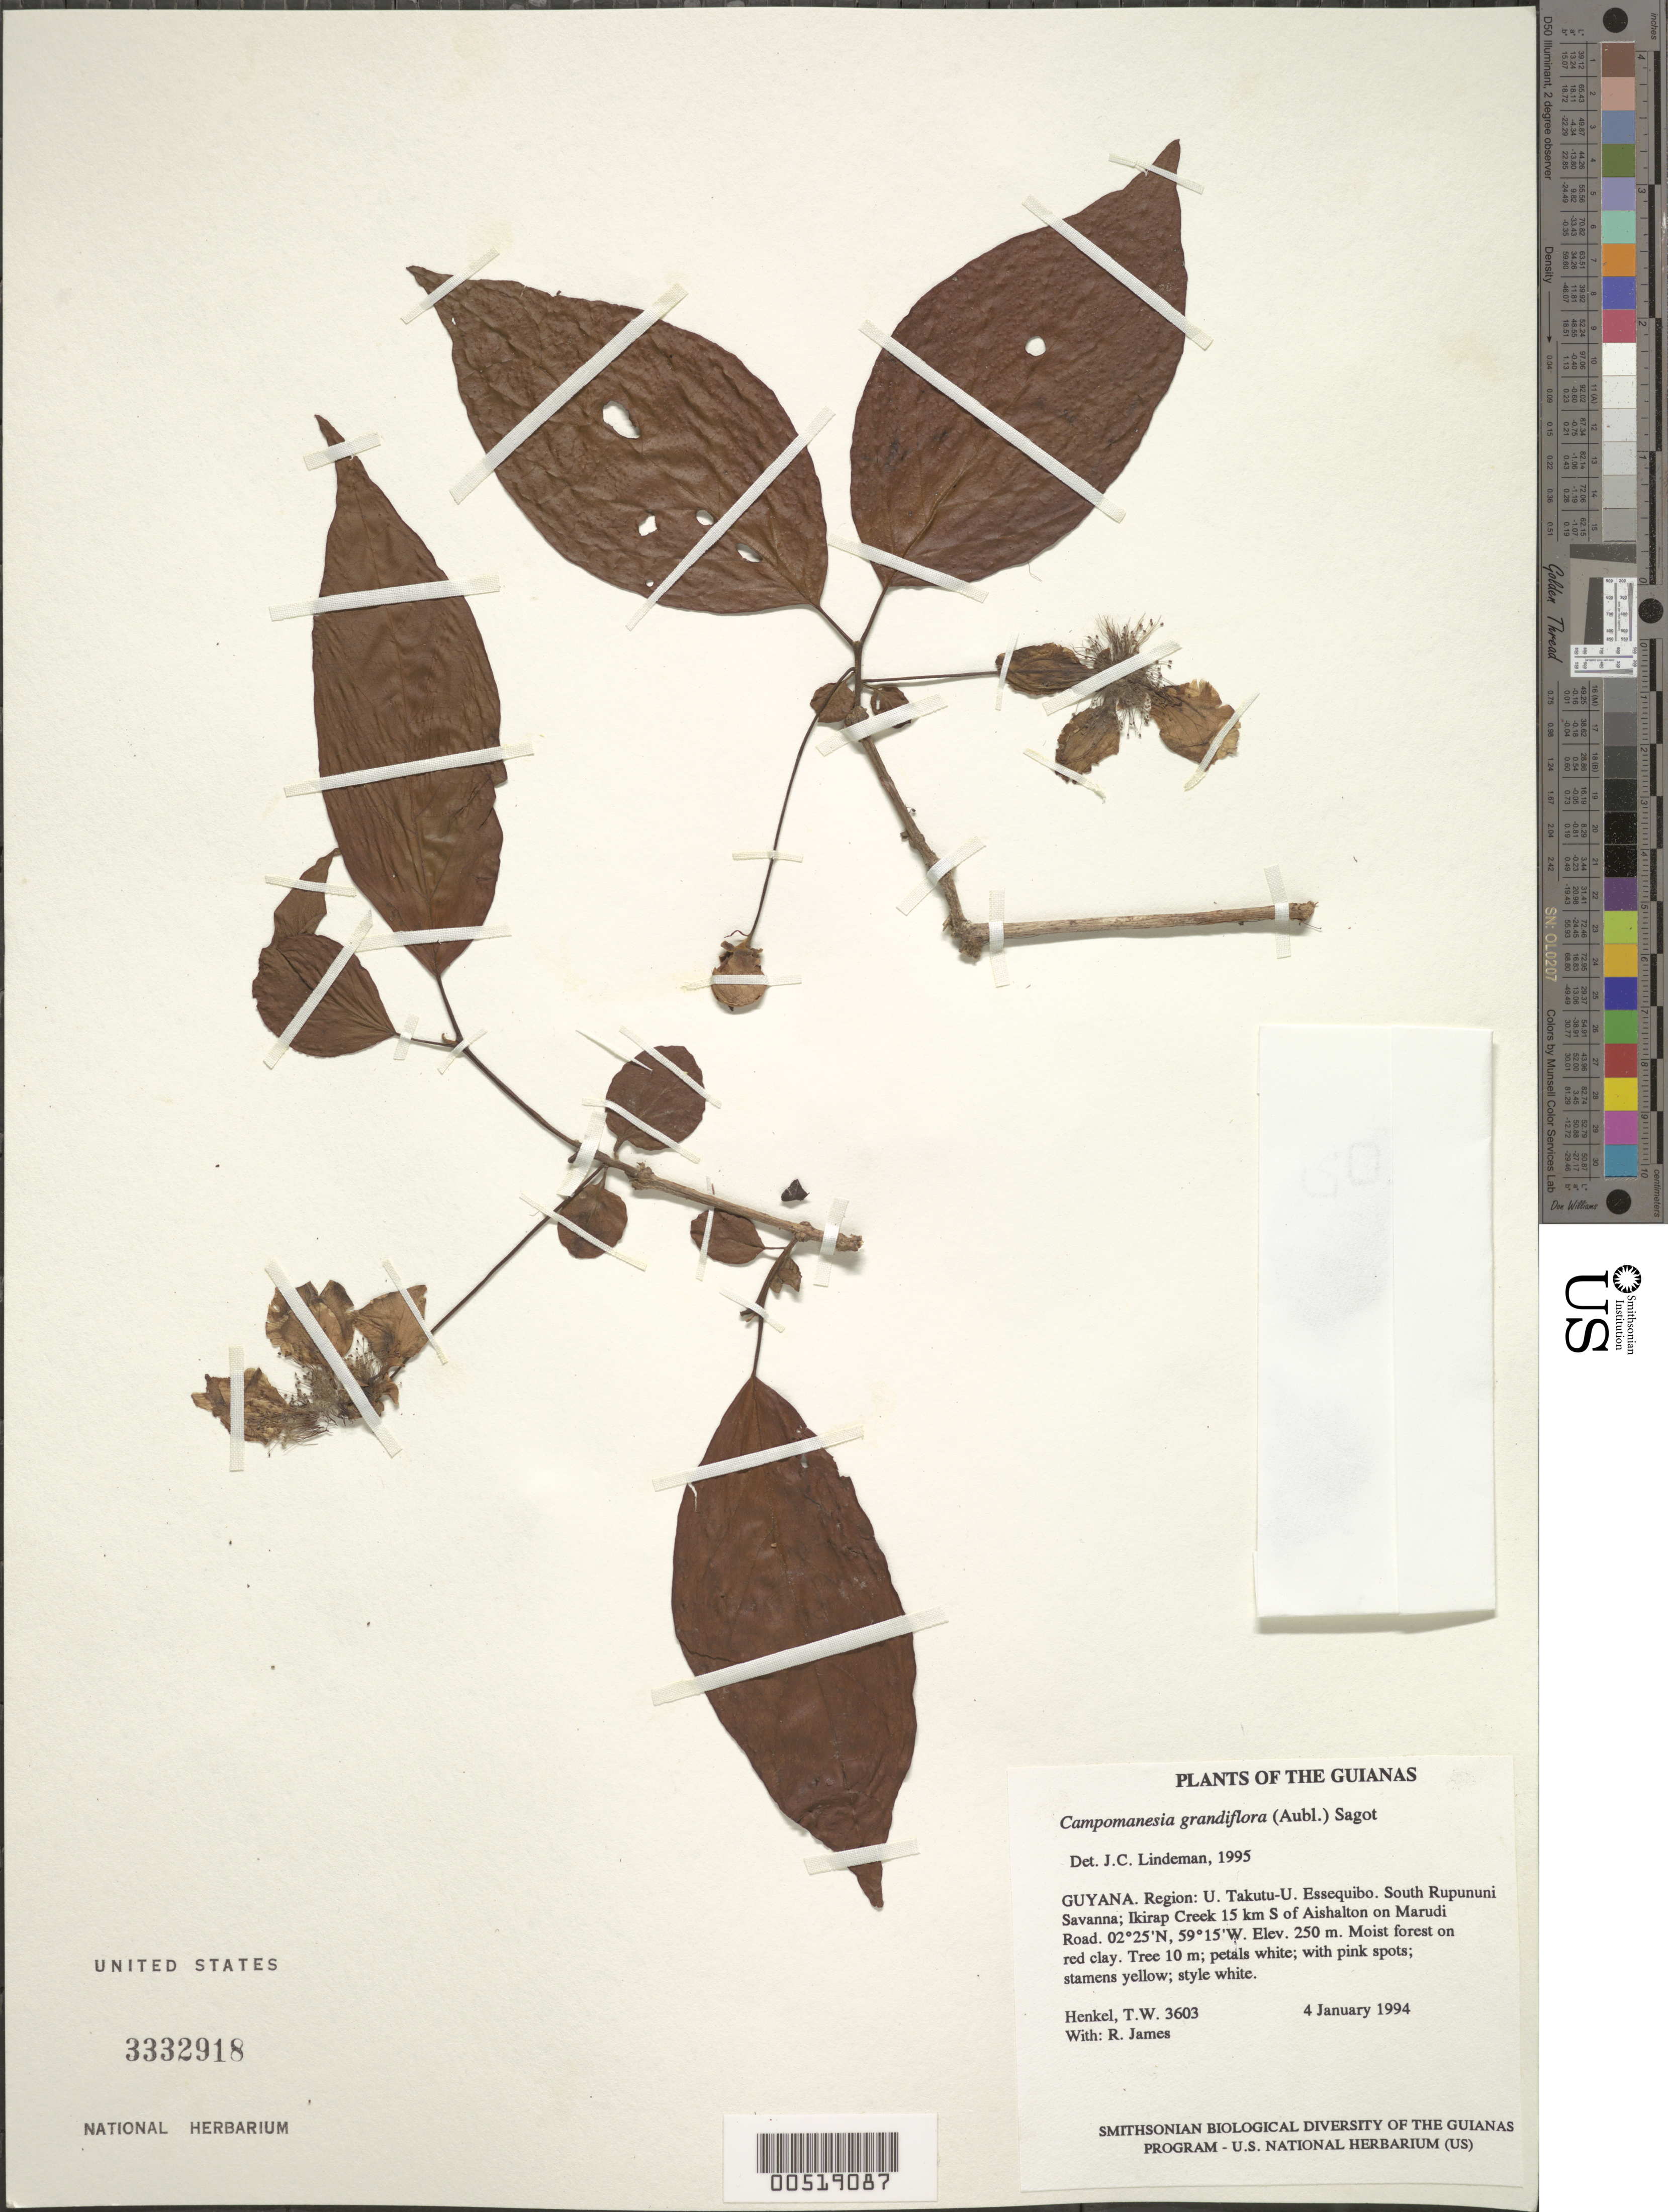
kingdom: Plantae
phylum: Tracheophyta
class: Magnoliopsida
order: Myrtales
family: Myrtaceae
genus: Campomanesia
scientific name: Campomanesia grandiflora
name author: (Aubl.) Sagot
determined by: Lindeman, J. C.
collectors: T. Henkel & R. James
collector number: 3603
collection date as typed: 4 January 1994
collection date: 1994-01-04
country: Guyana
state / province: U. Takutu-U. Essequibo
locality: South Rupununi Savanna; Ikirap Creek 15 km S of Aishalton on Marudi Road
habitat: Moist forest on red clay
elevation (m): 250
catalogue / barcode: US 3332918